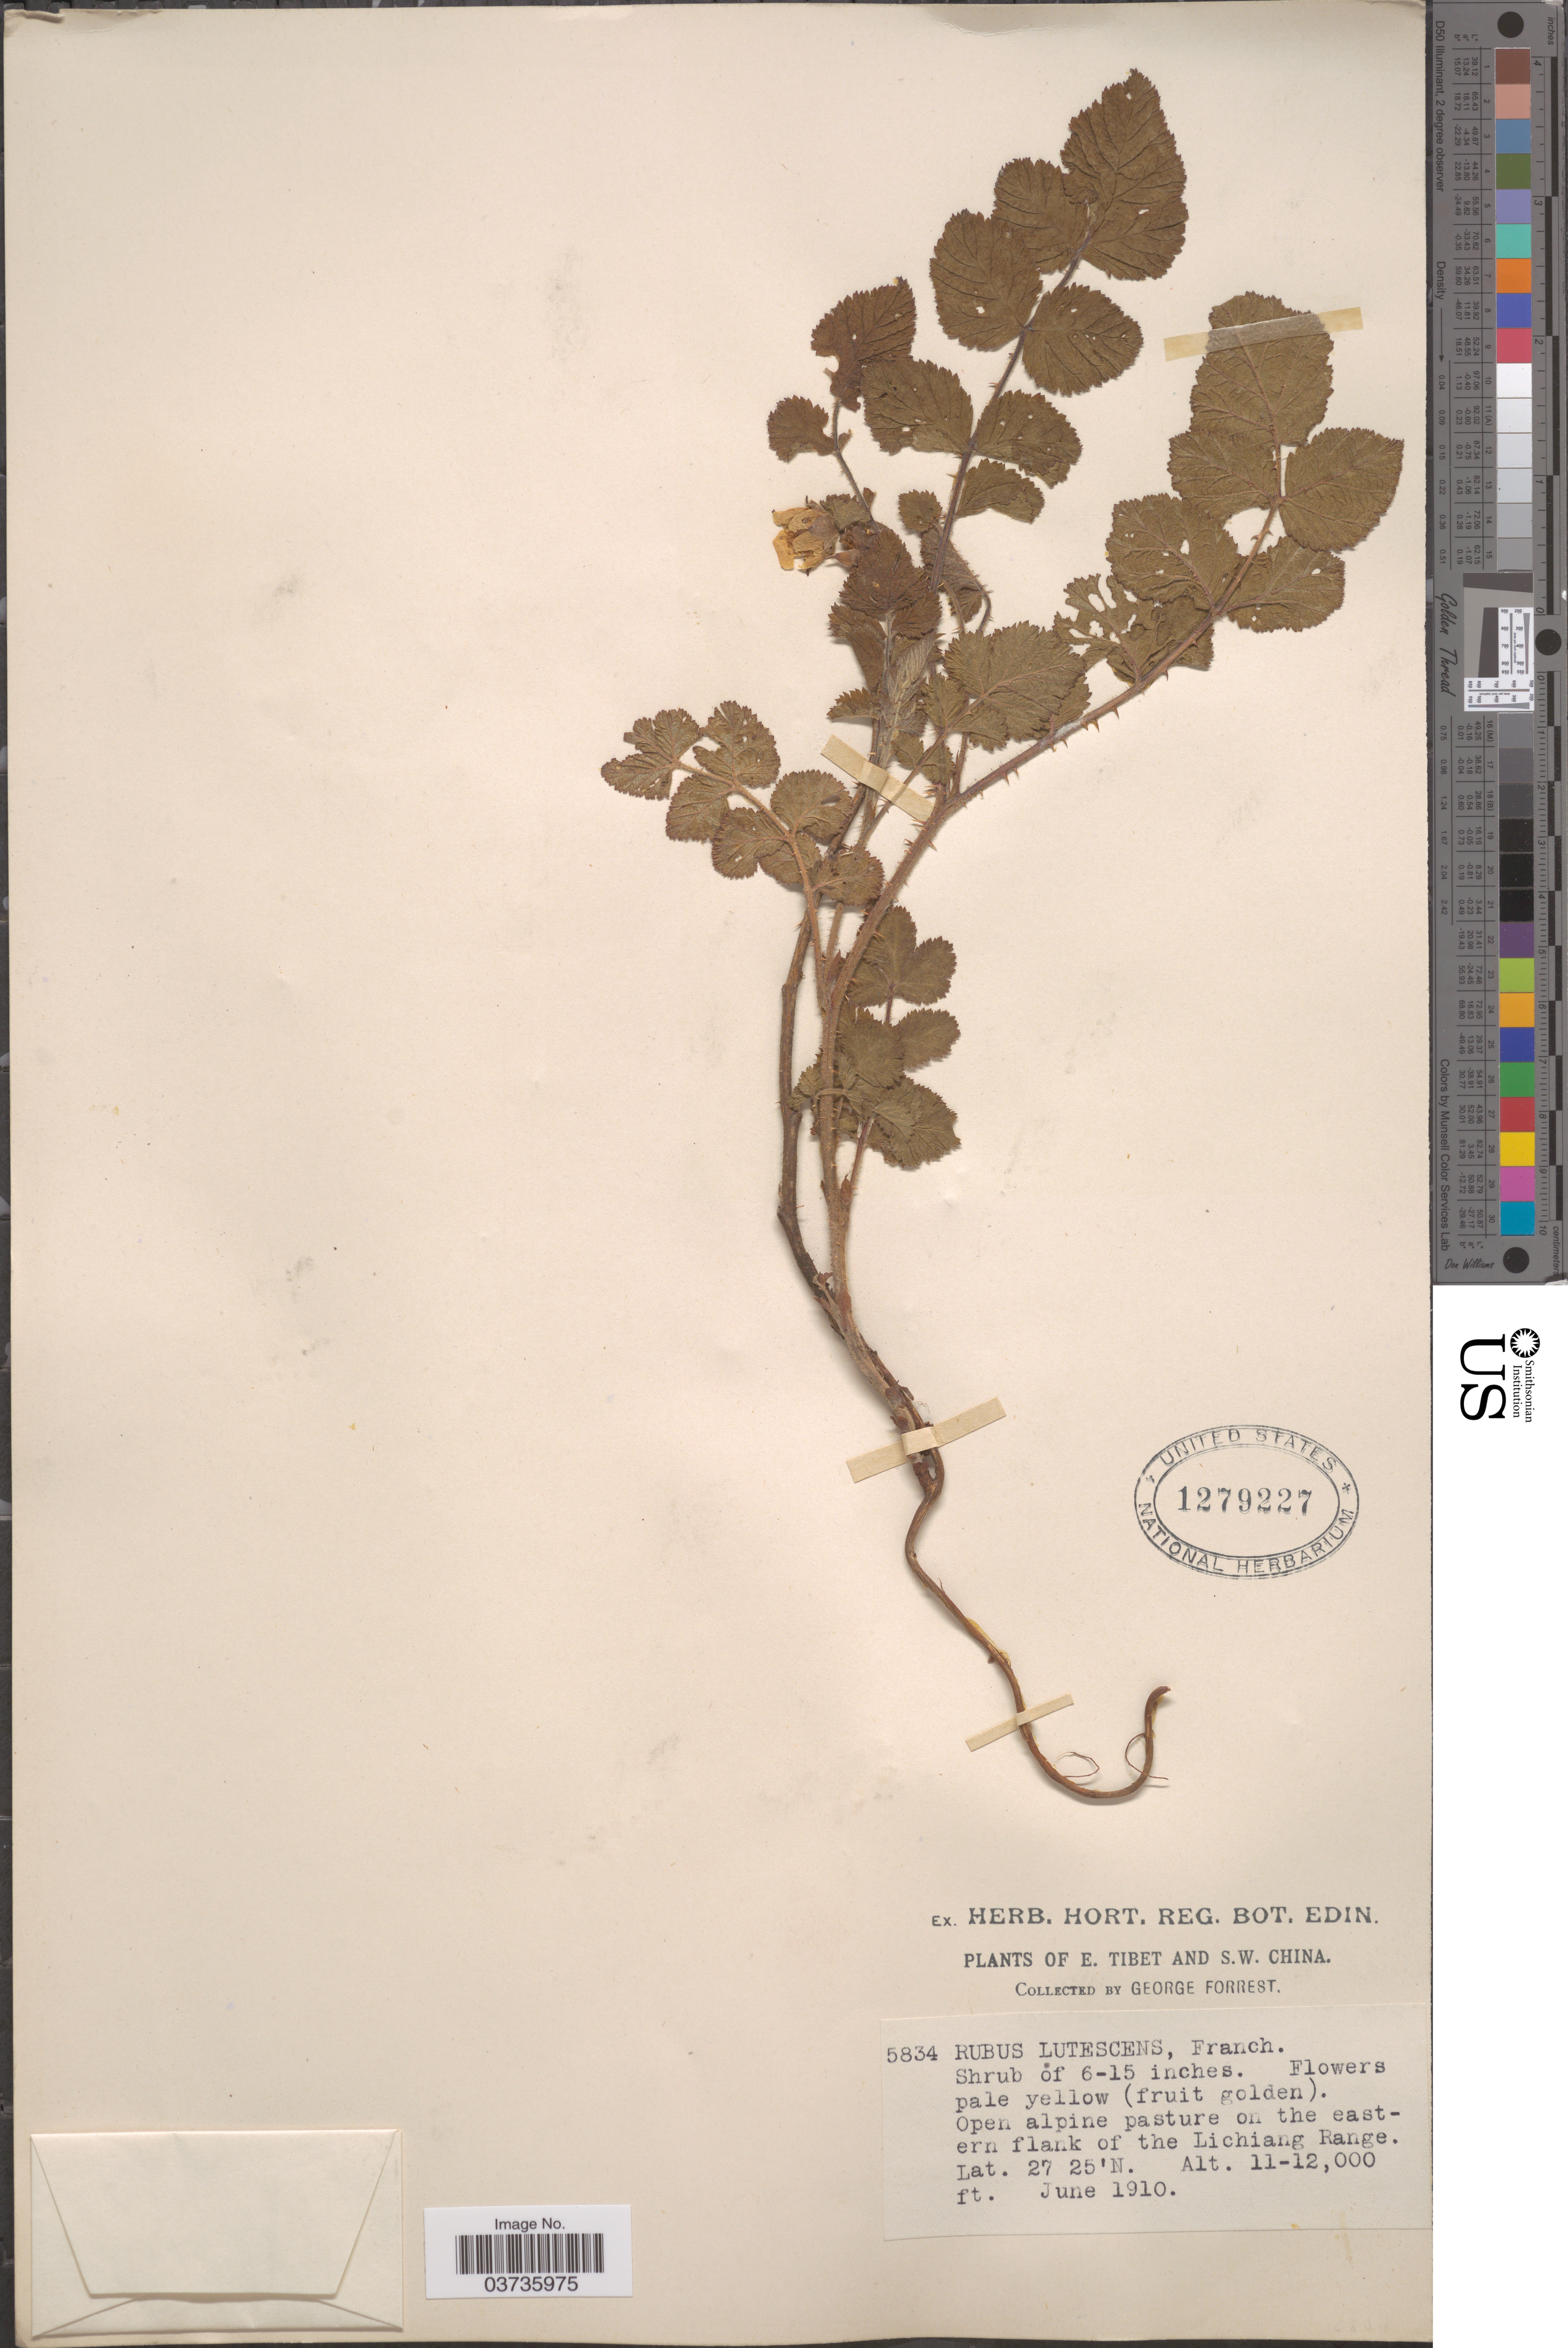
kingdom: Plantae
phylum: Tracheophyta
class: Magnoliopsida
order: Rosales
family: Rosaceae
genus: Rubus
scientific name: Rubus lutescens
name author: Franch.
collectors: G. Forrest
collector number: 5834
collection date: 1910-06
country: China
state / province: Xizang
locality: E. Tibet and S.W. China. Pasture on the eastern flank of the Lichiang Range.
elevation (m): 3353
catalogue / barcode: US 1279227